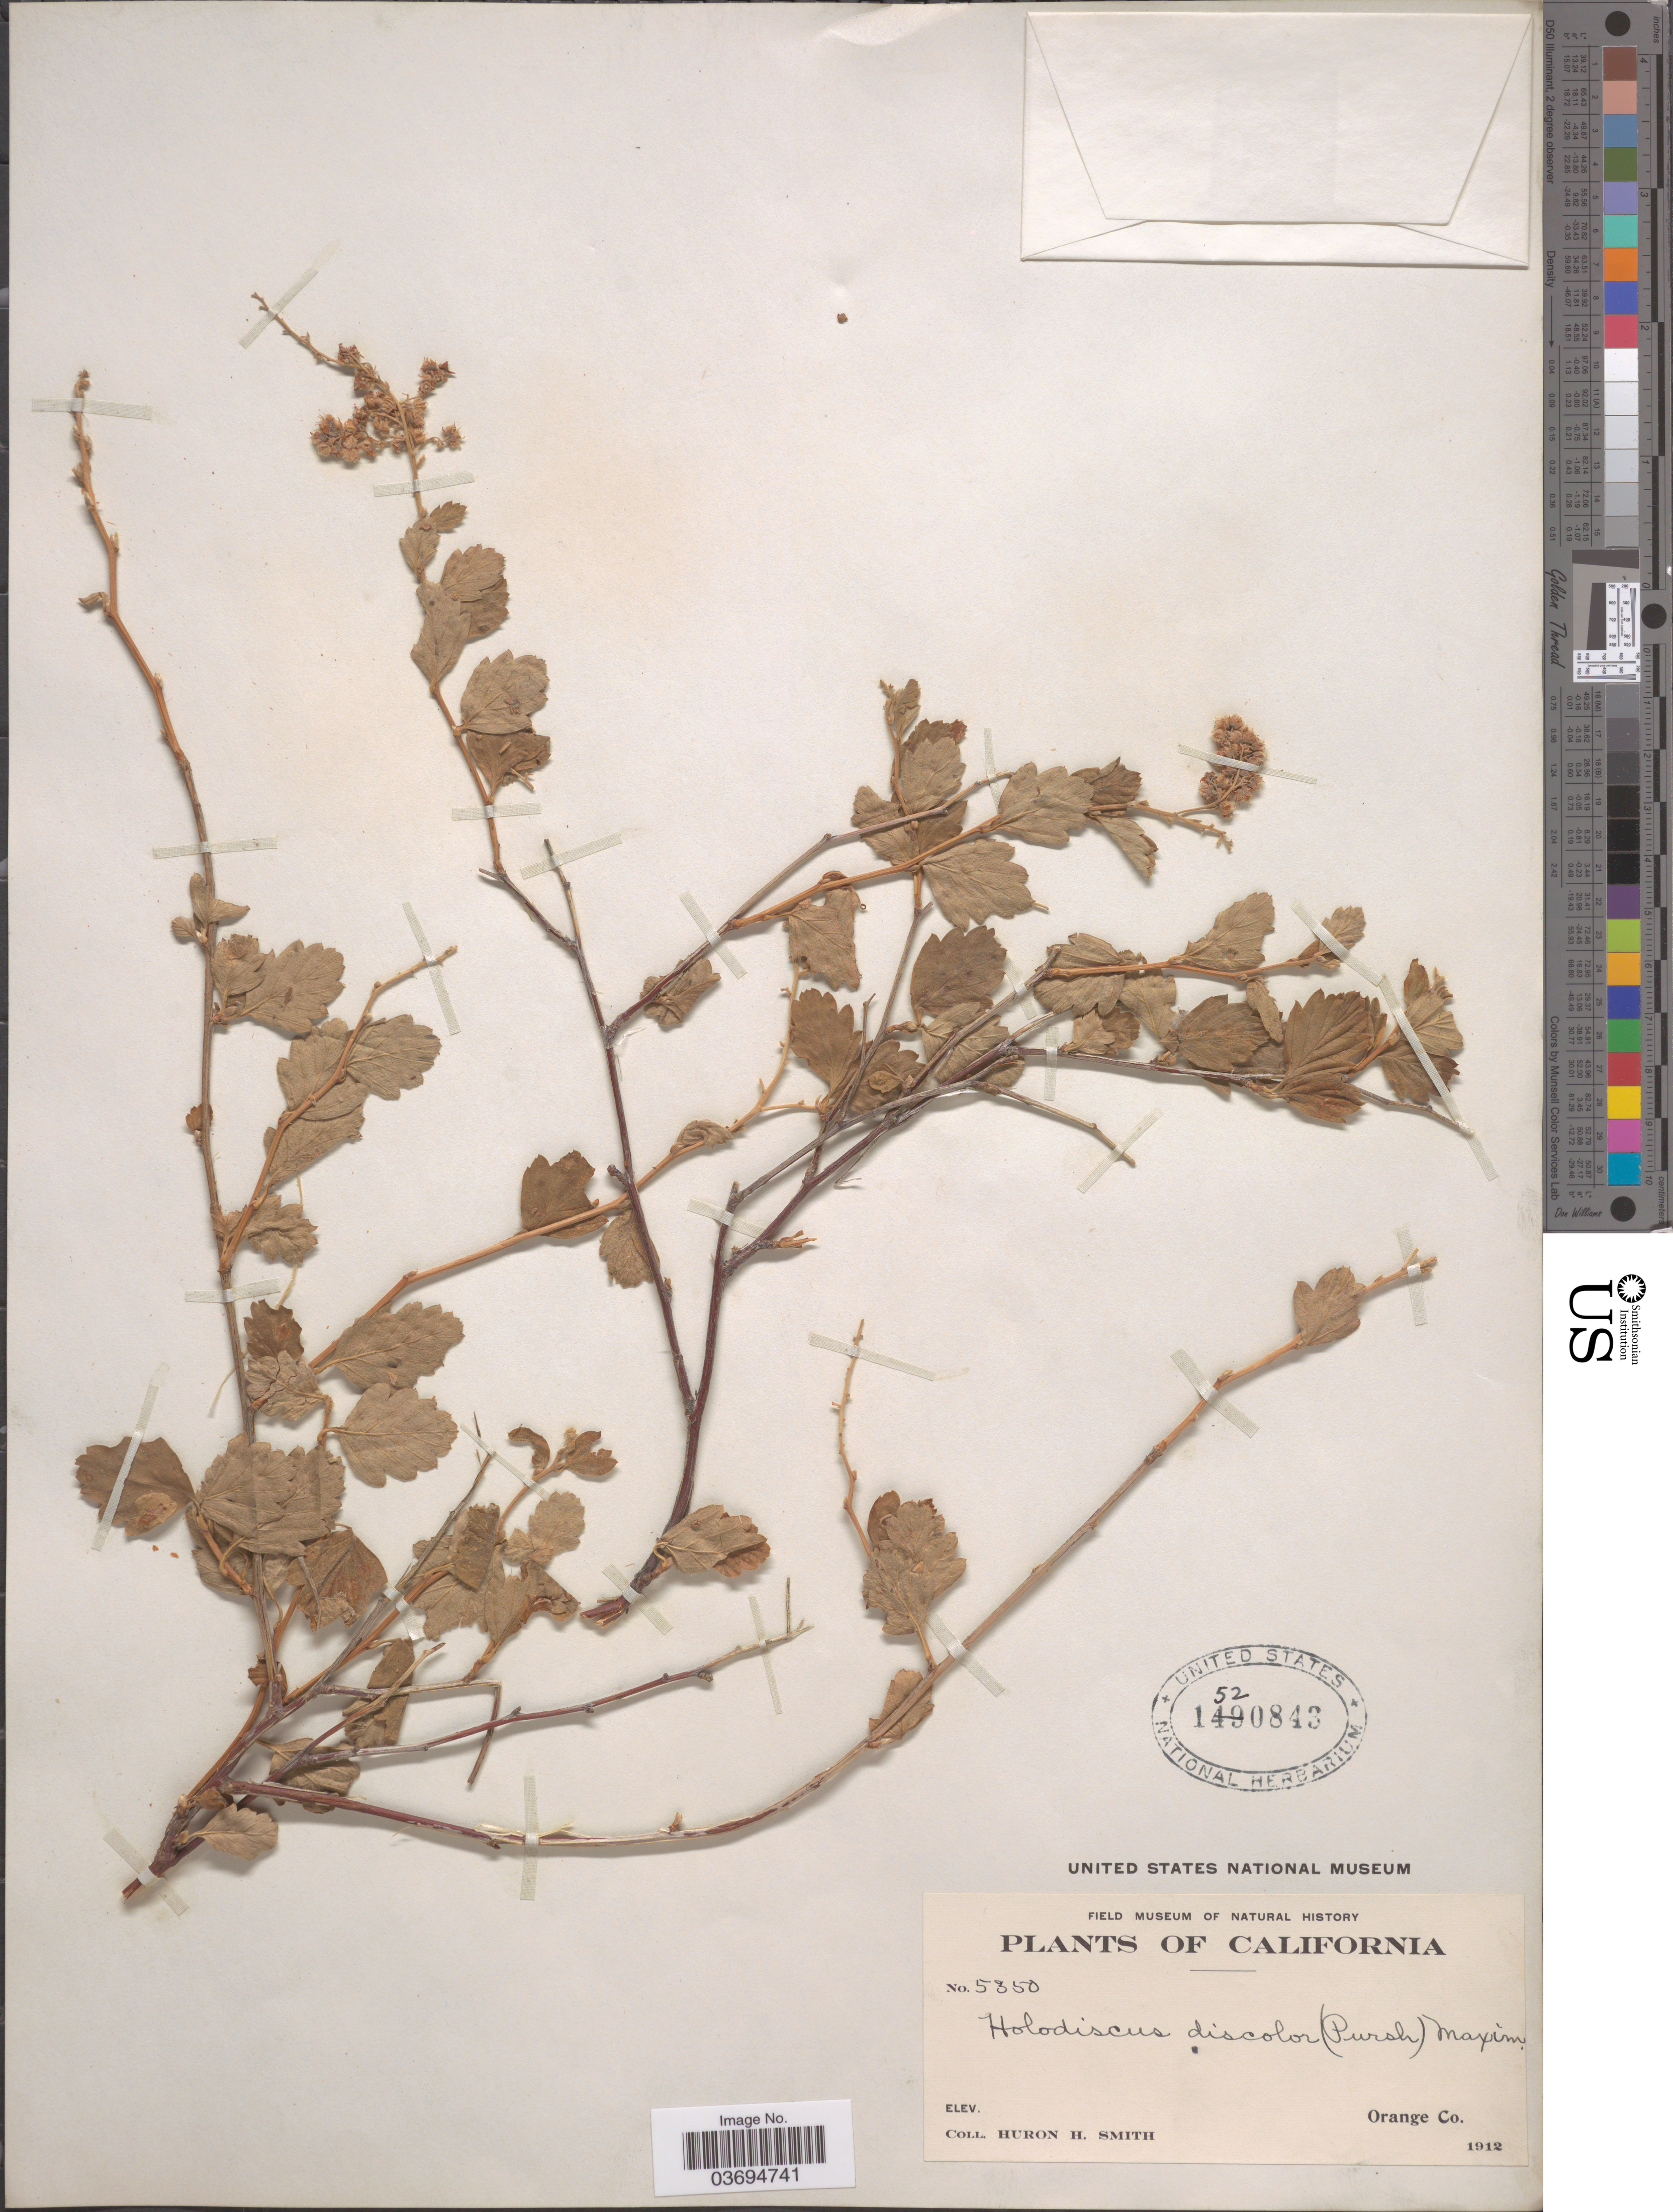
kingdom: Plantae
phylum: Tracheophyta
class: Magnoliopsida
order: Rosales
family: Rosaceae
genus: Holodiscus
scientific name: Holodiscus discolor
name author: (Pursh) Maxim.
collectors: Huron H. Smith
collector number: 5350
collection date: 1912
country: United States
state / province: California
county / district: Orange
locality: Orange Co.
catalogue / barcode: US 1520843